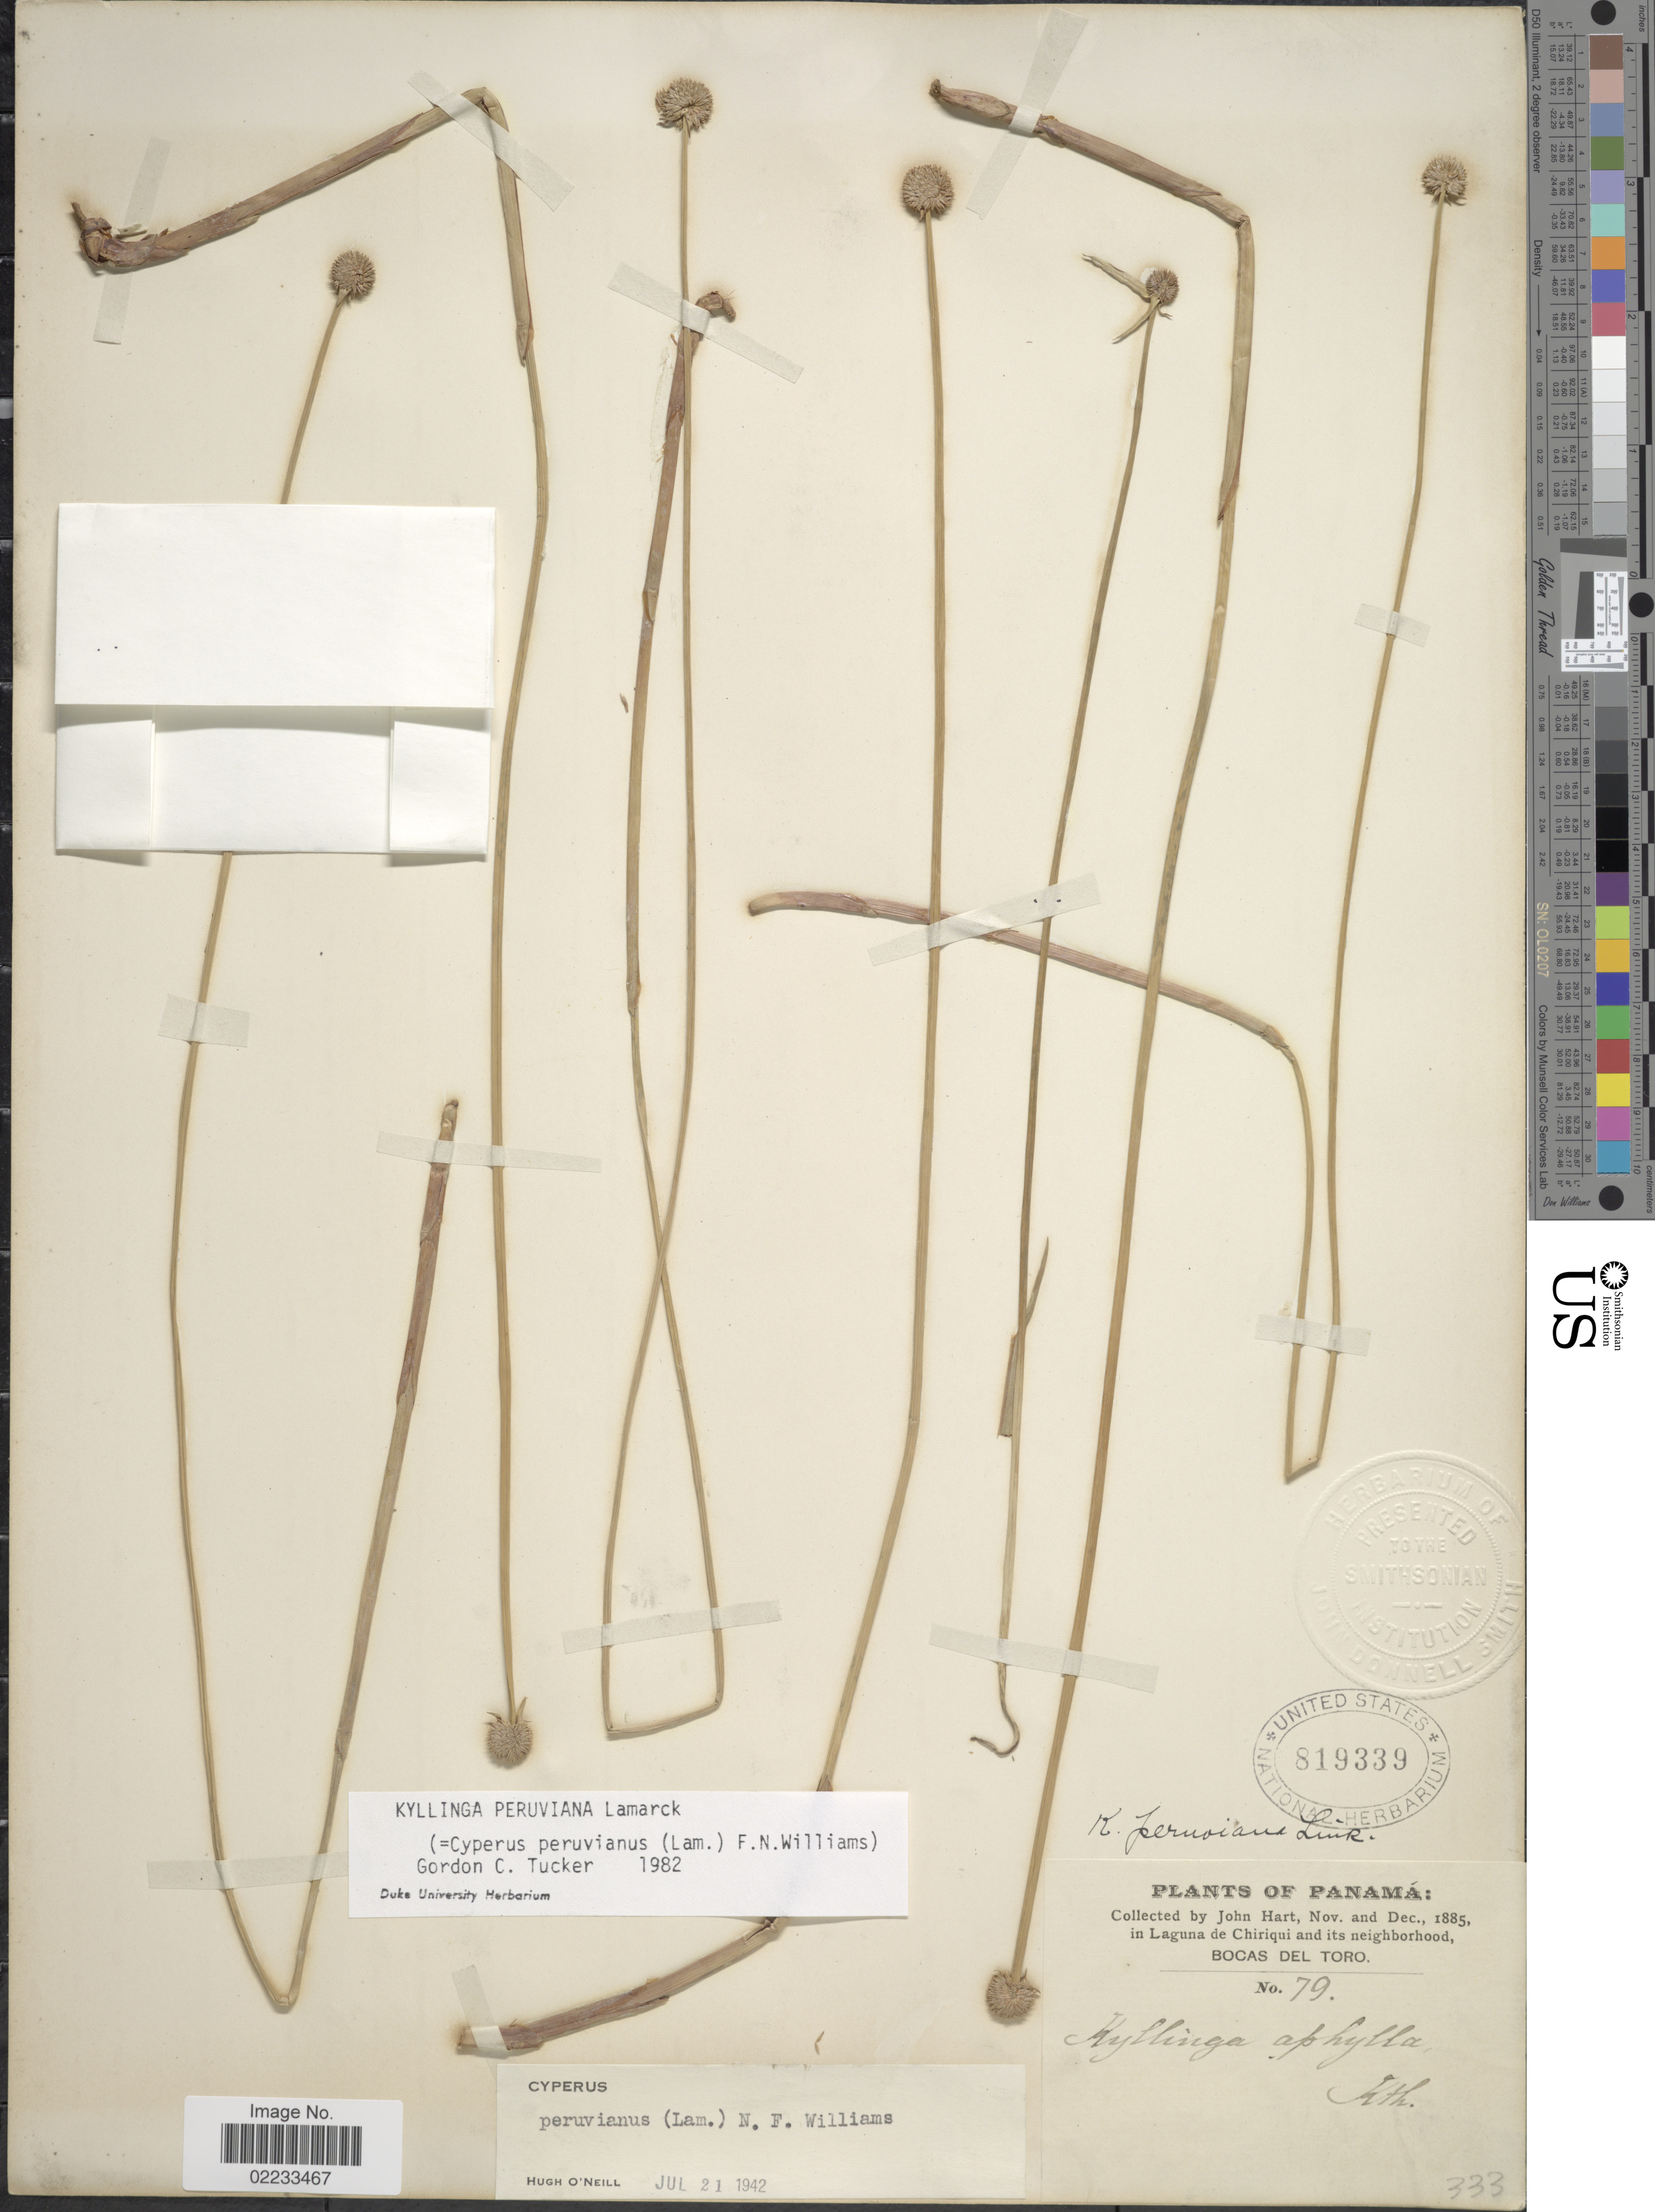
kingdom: Plantae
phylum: Tracheophyta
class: Liliopsida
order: Poales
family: Cyperaceae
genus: Cyperus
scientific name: Cyperus tibialis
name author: (Poit. ex Ledeb.) Govaerts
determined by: Strong, Mark T., (BOT), Smithsonian Institution - National Museum of Natural History (UNITED STATES)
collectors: J. H. Hart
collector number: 79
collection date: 1885-11/1885-12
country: Panama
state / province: Chiriqui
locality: Laguna de Chiriqui and its neighborhood, Bocas Del Toro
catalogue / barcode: US 819339